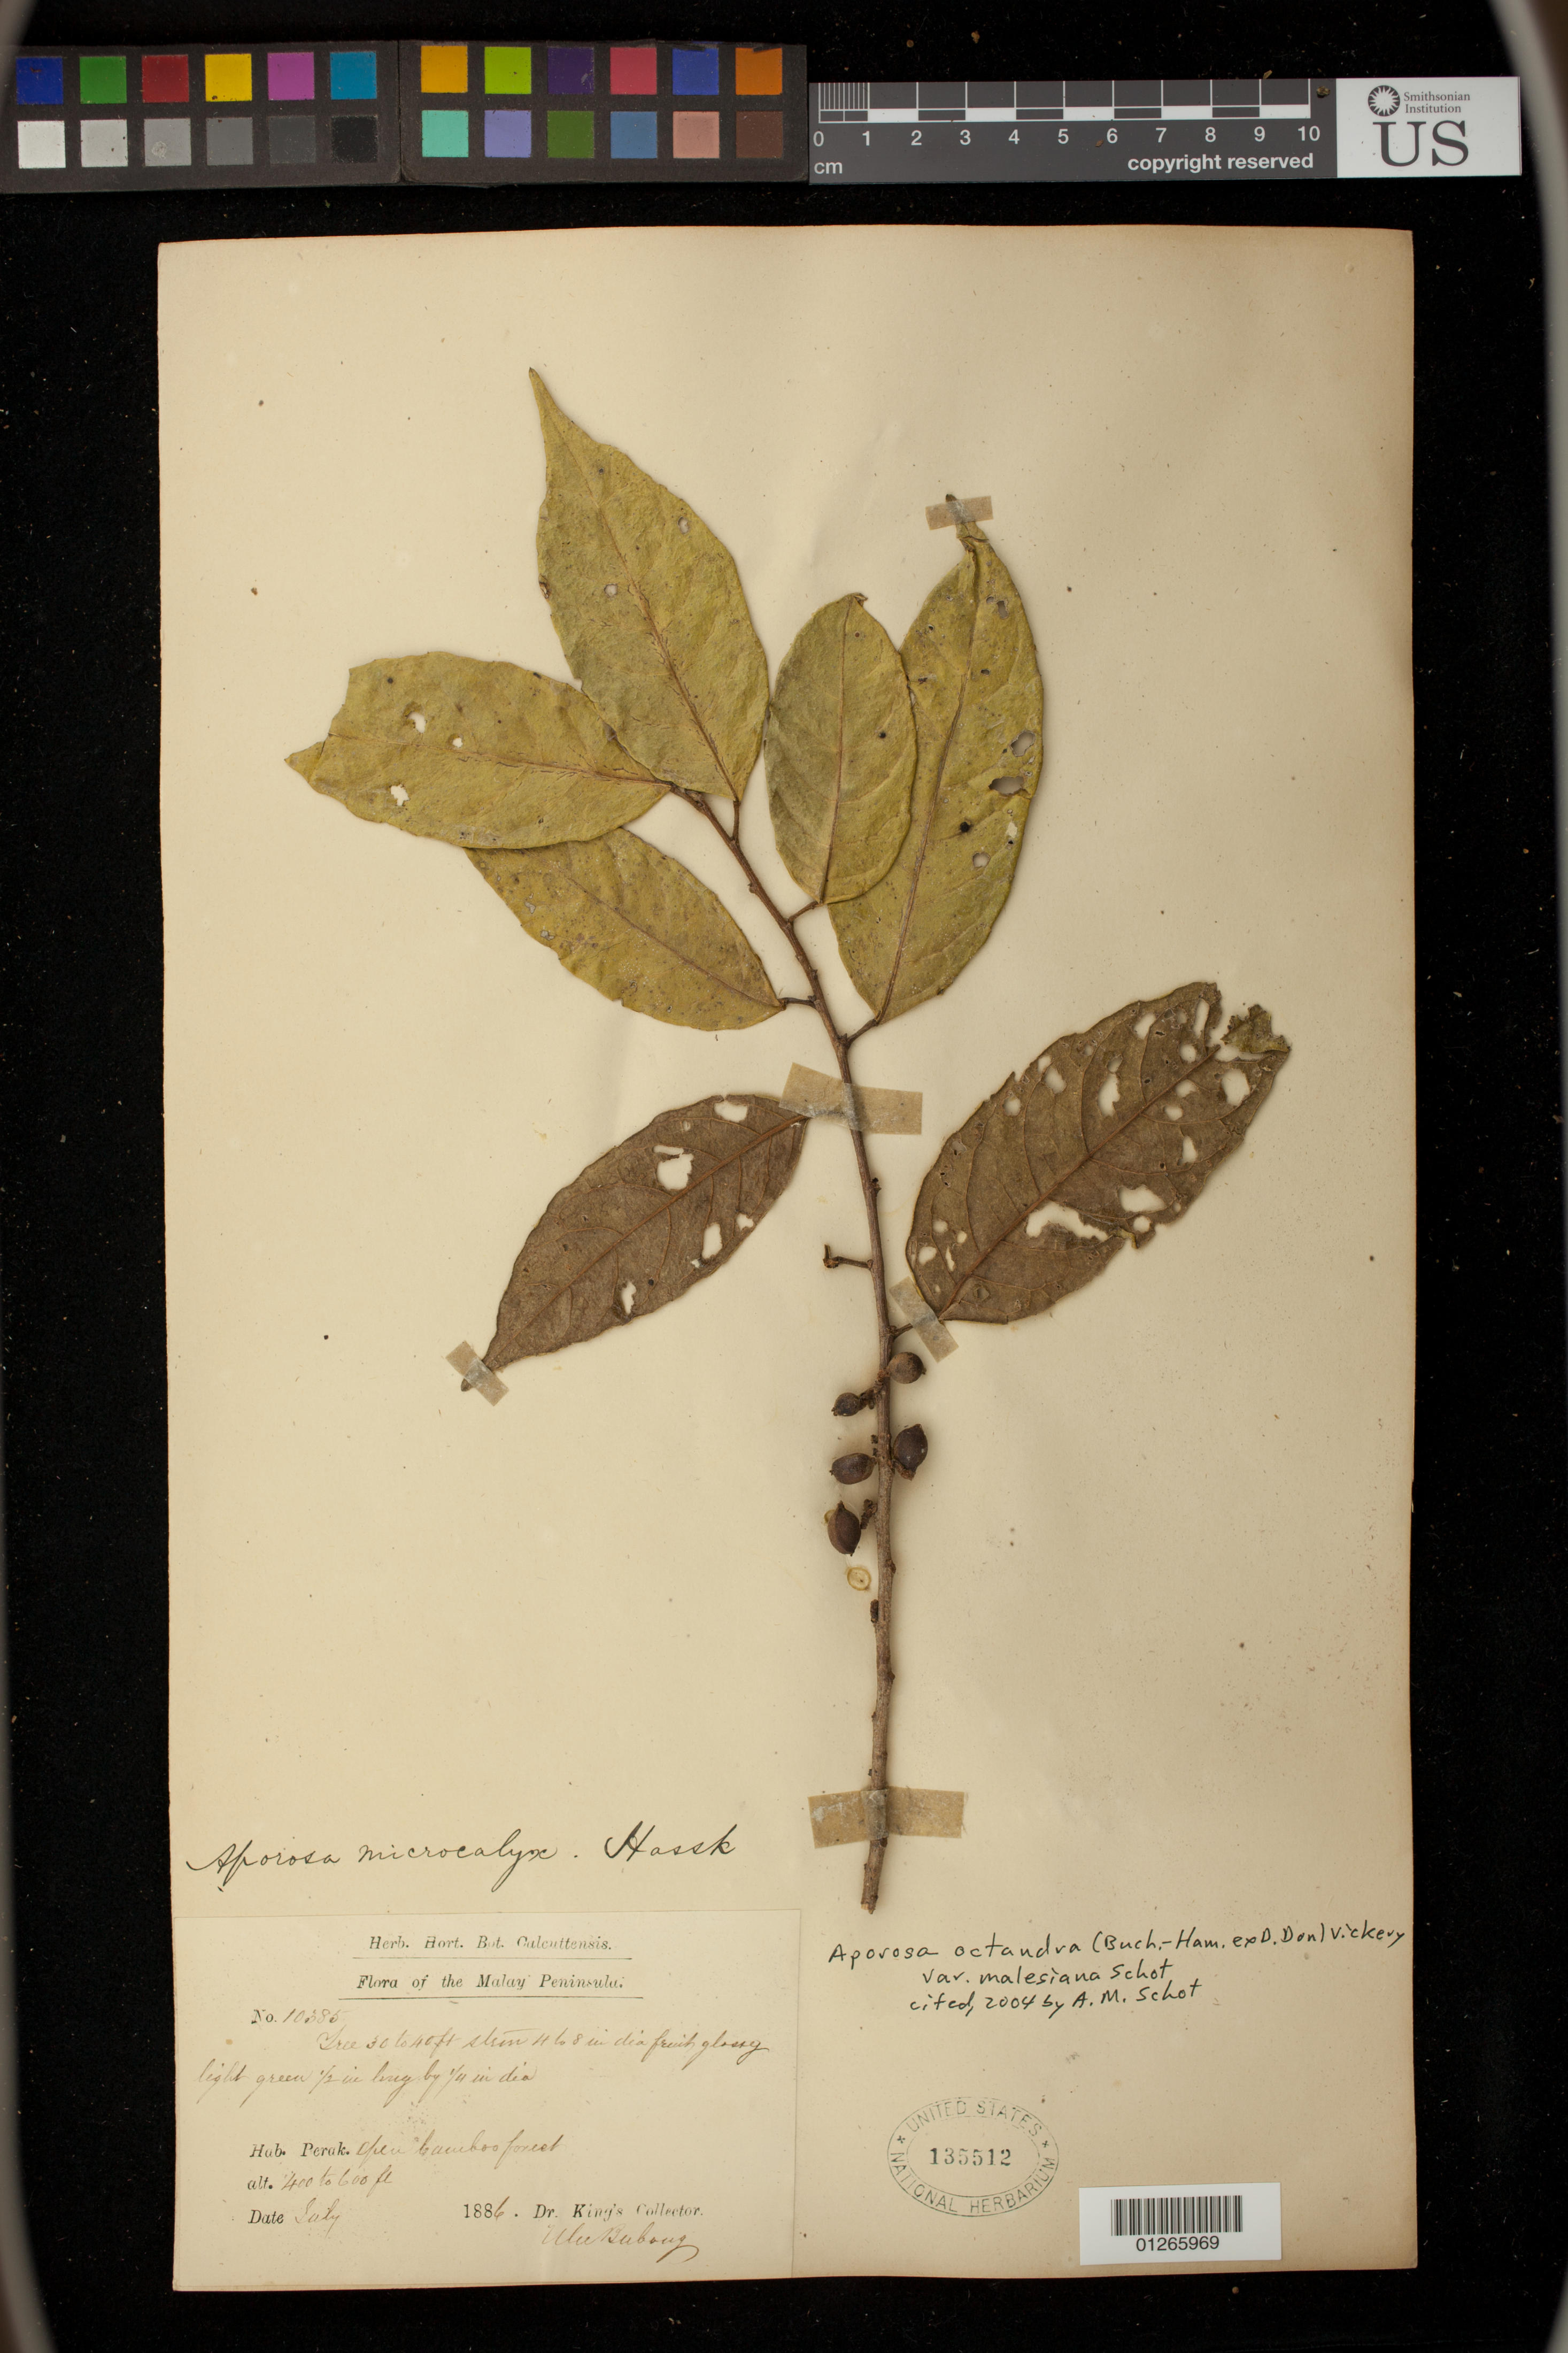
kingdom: Plantae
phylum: Tracheophyta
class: Magnoliopsida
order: Malpighiales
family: Phyllanthaceae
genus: Aporosa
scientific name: Aporosa octandra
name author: (Buch.-Ham. & D. Don) Vickery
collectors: U. Buboug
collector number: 10385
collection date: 1886-07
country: Malaysia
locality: Malay Peninsula.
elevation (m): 122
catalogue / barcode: US 135512